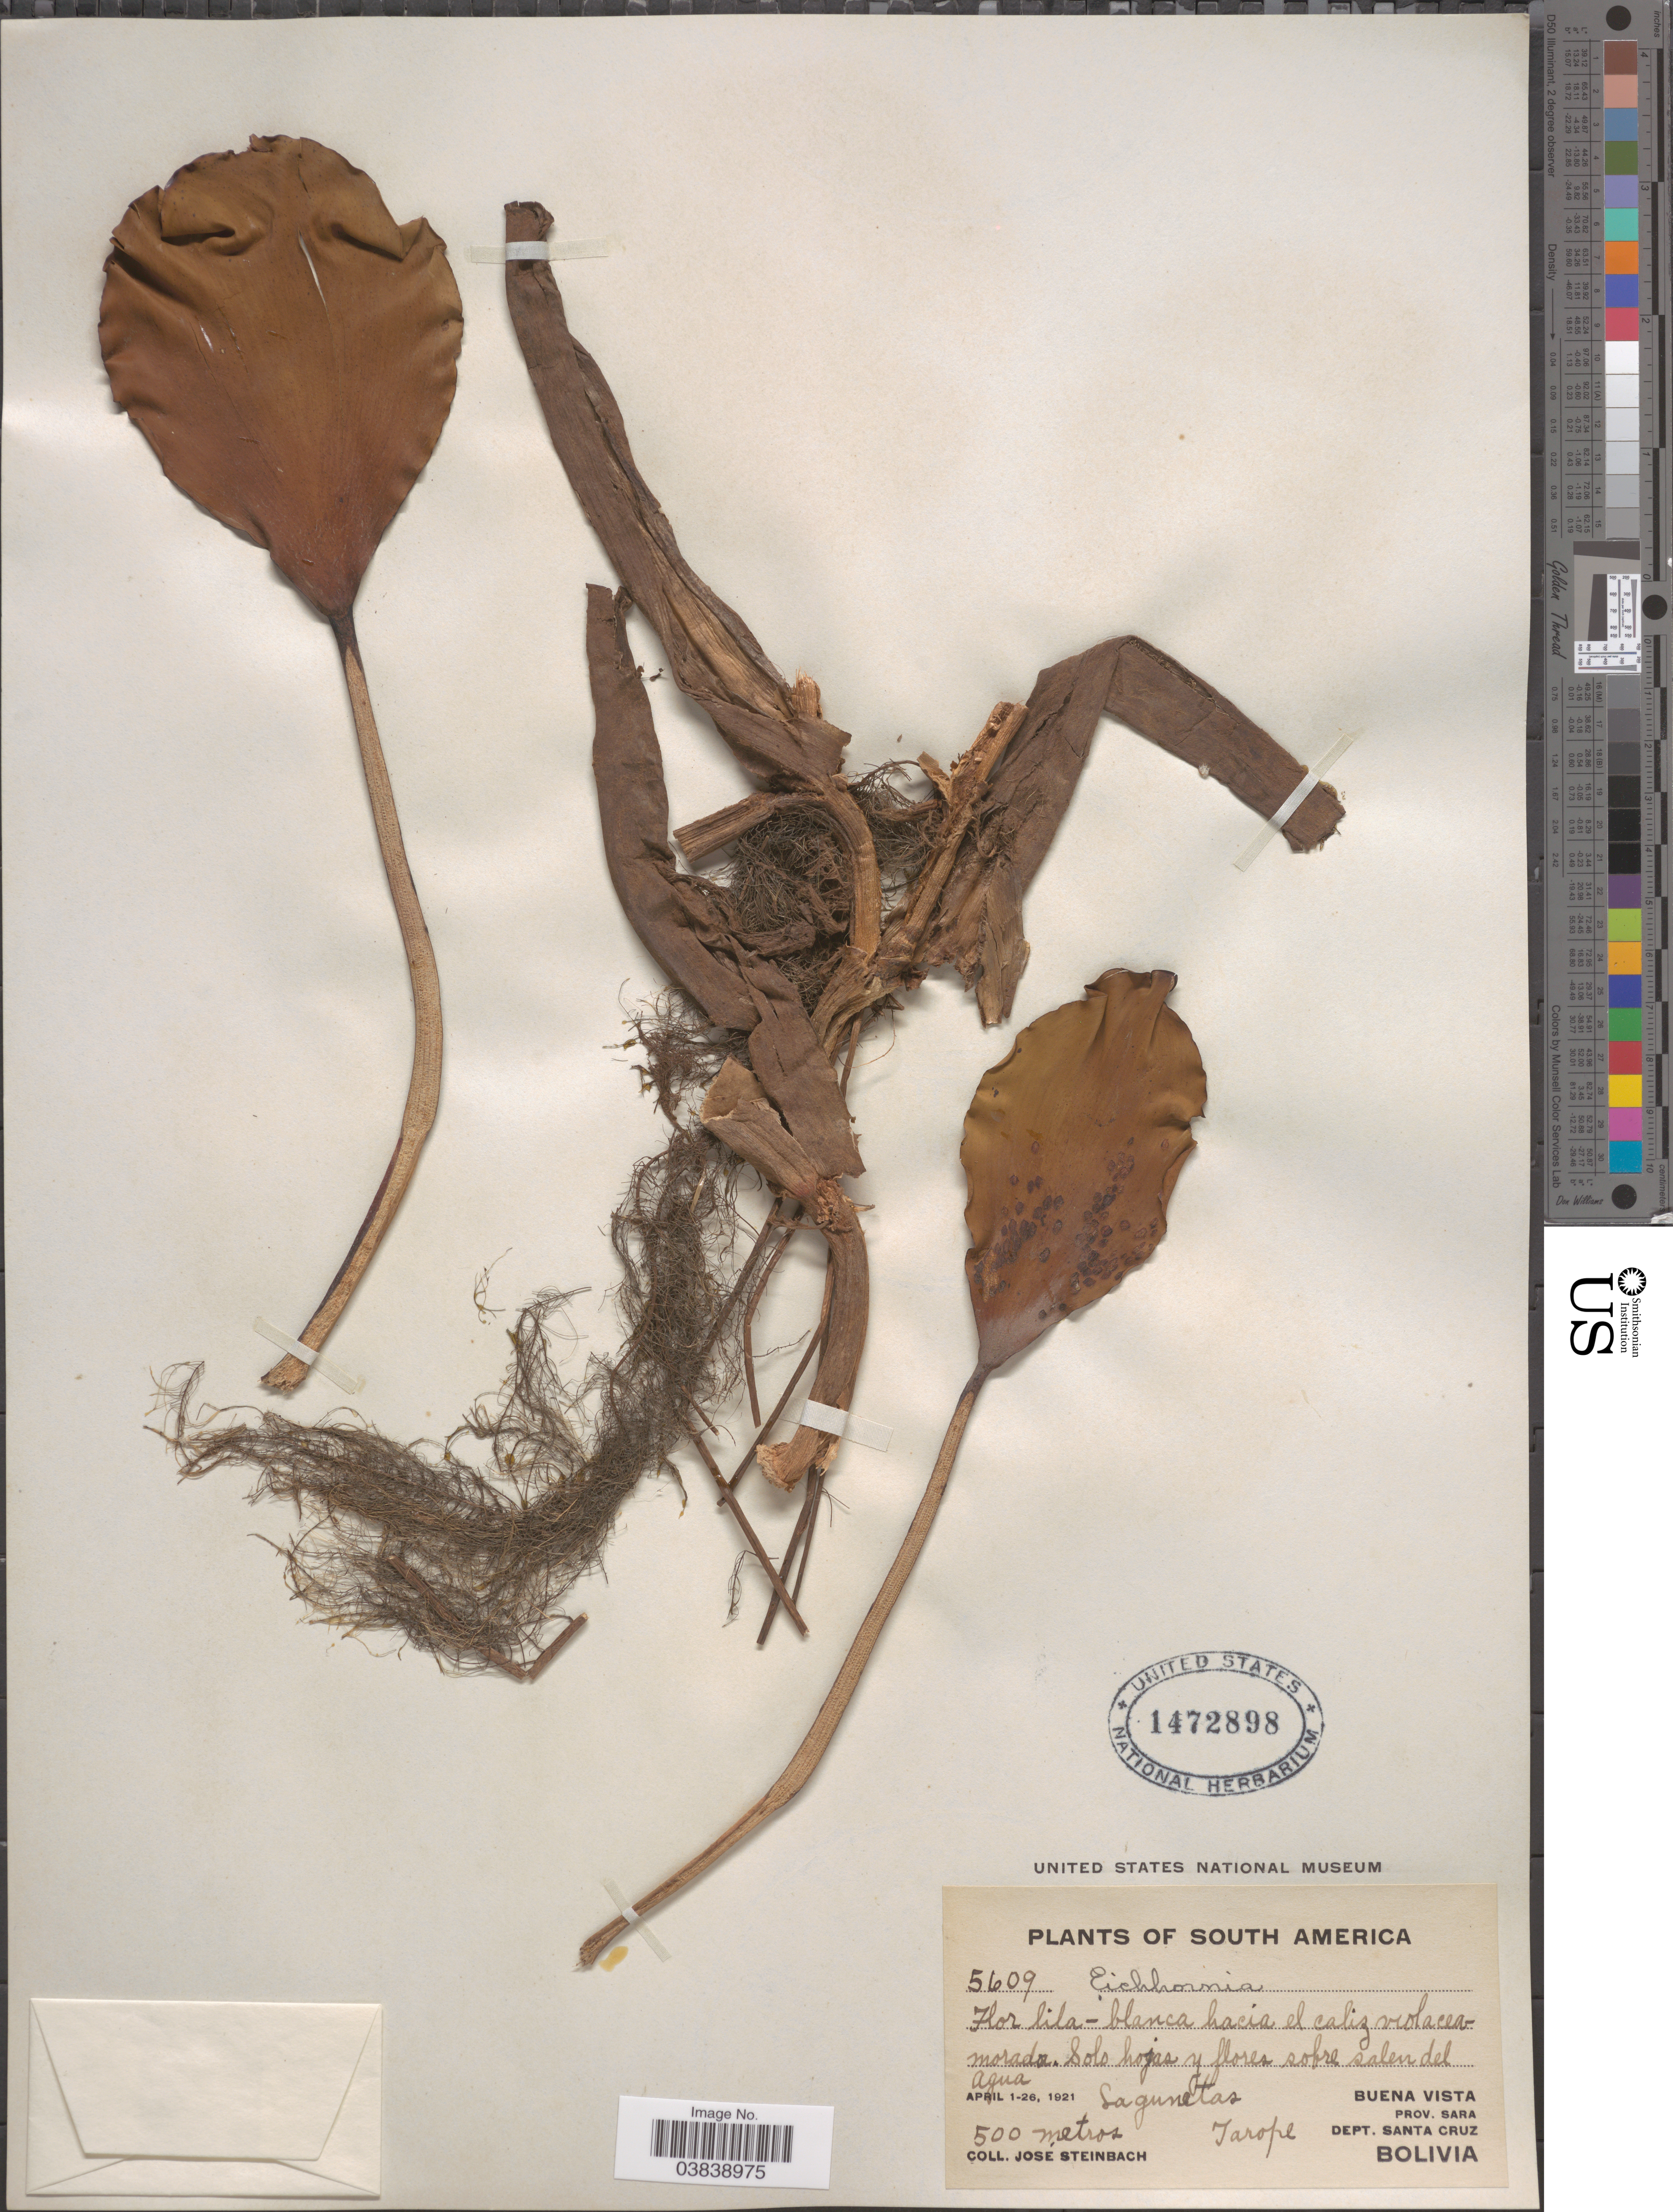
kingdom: Plantae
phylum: Tracheophyta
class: Liliopsida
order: Commelinales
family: Pontederiaceae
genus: Eichhornia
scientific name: Eichhornia azurea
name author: (Sw.) Kunth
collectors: J. Steinbach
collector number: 5609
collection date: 1921-04-01/1921-04-26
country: Bolivia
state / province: Santa Cruz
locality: Lagunetas, Tarope. Buena Vista, Prov. Sara, Dept. Santa Cruz.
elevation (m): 500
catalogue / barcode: US 1472898